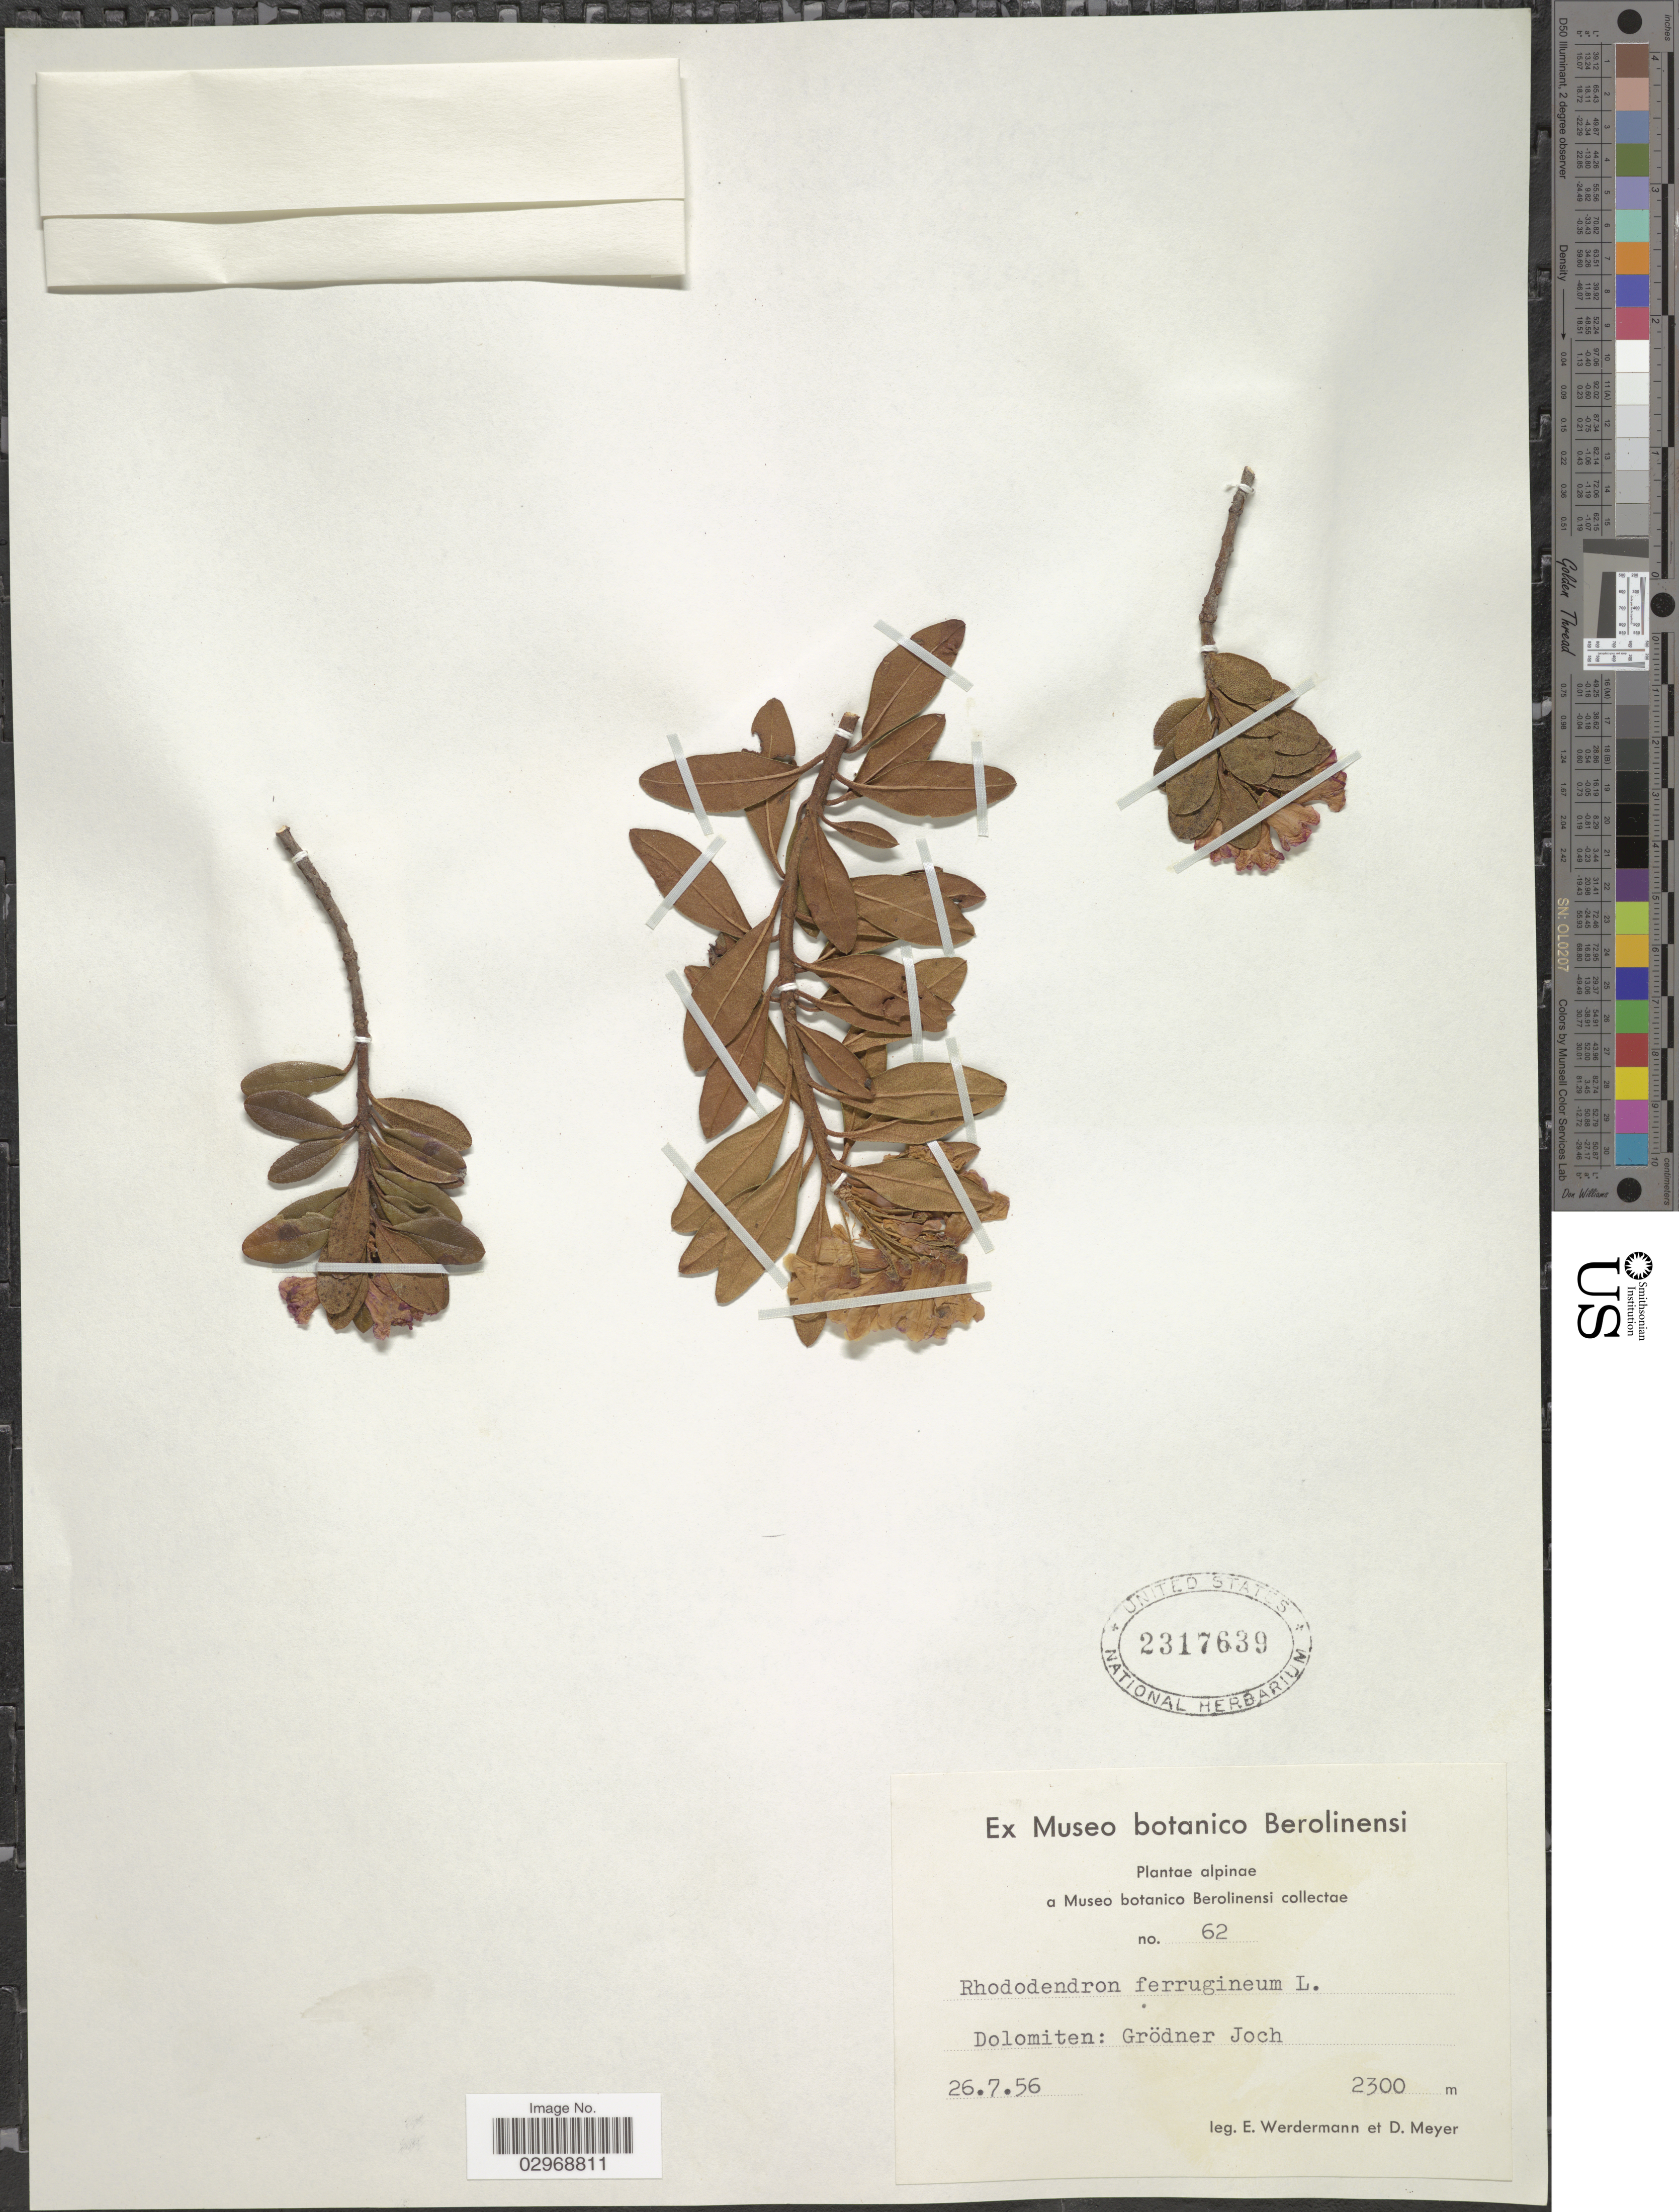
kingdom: Plantae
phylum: Tracheophyta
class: Magnoliopsida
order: Ericales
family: Ericaceae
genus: Rhododendron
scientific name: Rhododendron ferrugineum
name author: L.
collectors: E. Werdermann & D. Meyer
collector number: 62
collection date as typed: Transcribed d/m/y: 26/7/56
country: Croatia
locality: Alpinae, Dolomiten: Grödner Joch.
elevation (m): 2300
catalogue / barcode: US 2317639